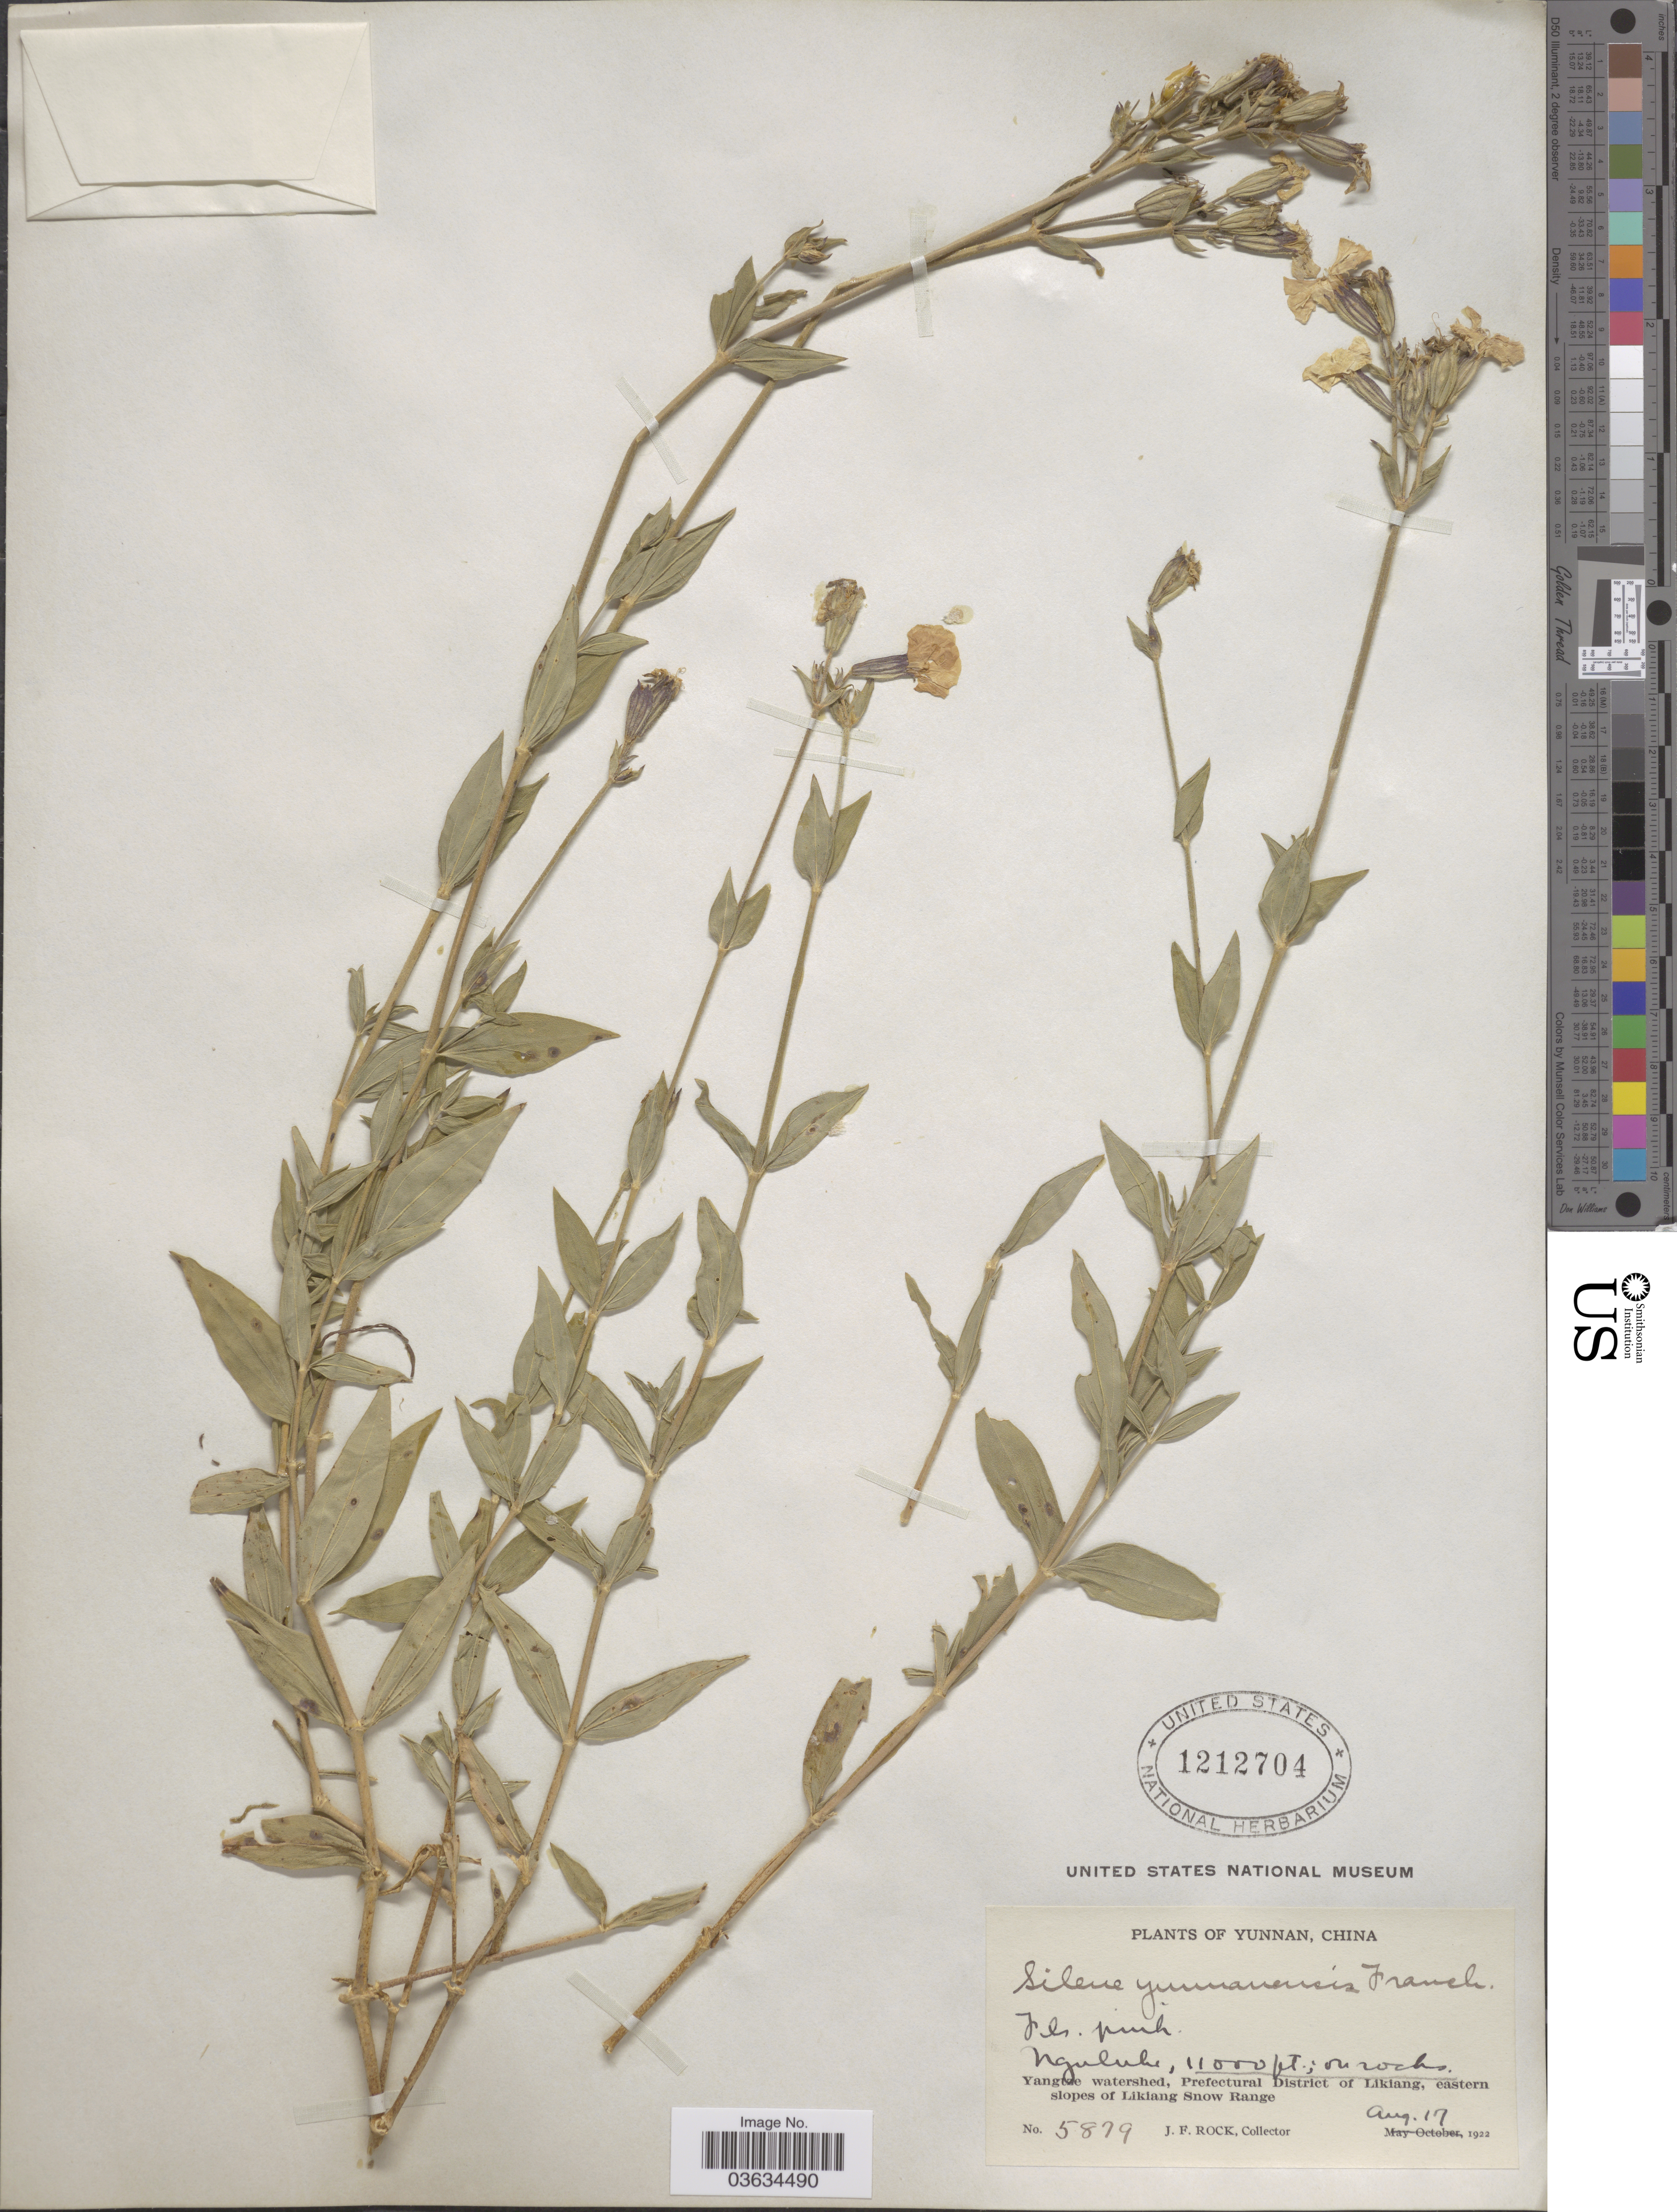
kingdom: Plantae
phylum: Tracheophyta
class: Magnoliopsida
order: Caryophyllales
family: Caryophyllaceae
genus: Silene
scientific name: Silene yunnanensis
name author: Franch.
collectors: J. Rock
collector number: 5879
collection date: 1922-08-17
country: China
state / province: Yunnan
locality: Nguluk. Yangtze watershed, Prefectural District of Likiang, eastern slopes of Likiang Snow Range.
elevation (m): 3353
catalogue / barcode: US 1212704